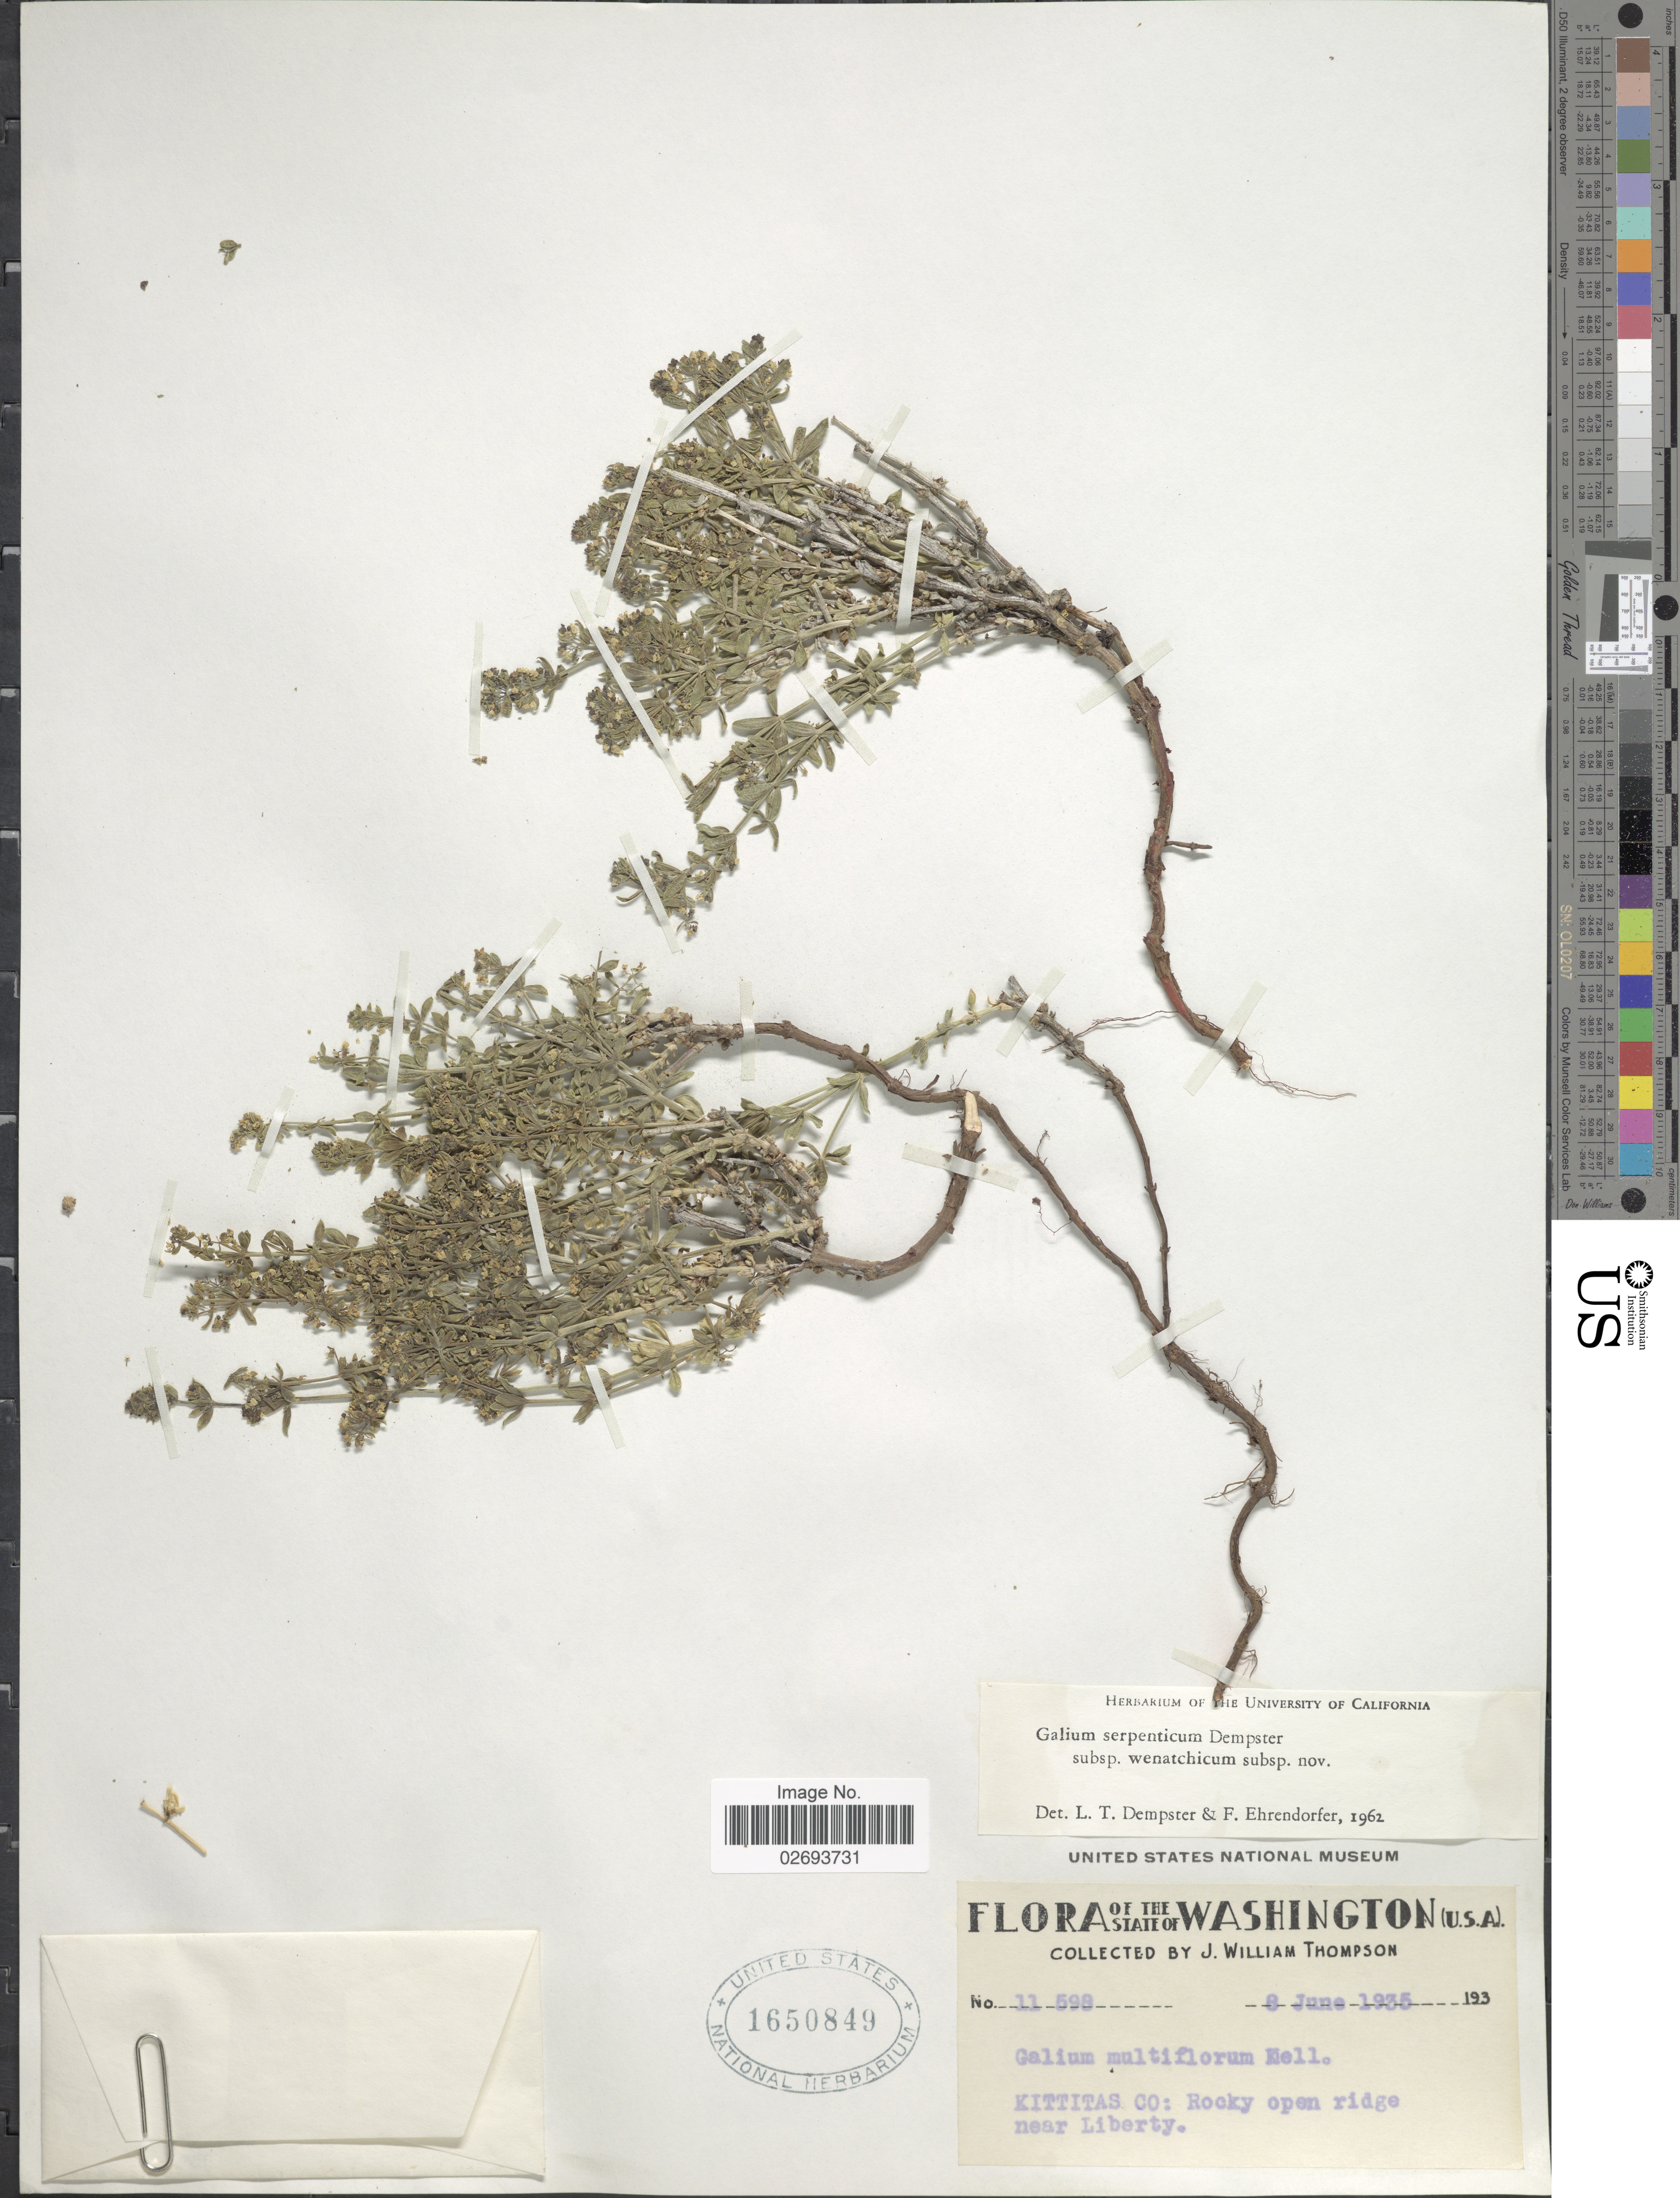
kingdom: Plantae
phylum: Tracheophyta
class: Magnoliopsida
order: Gentianales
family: Rubiaceae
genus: Galium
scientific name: Galium serpenticum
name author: Dempster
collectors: J. W. Thompson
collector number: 11598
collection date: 1935-06-08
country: United States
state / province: Washington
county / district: Kittitas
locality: Kittitas Co: Rocky open ridge near Liberty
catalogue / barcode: US 1650849